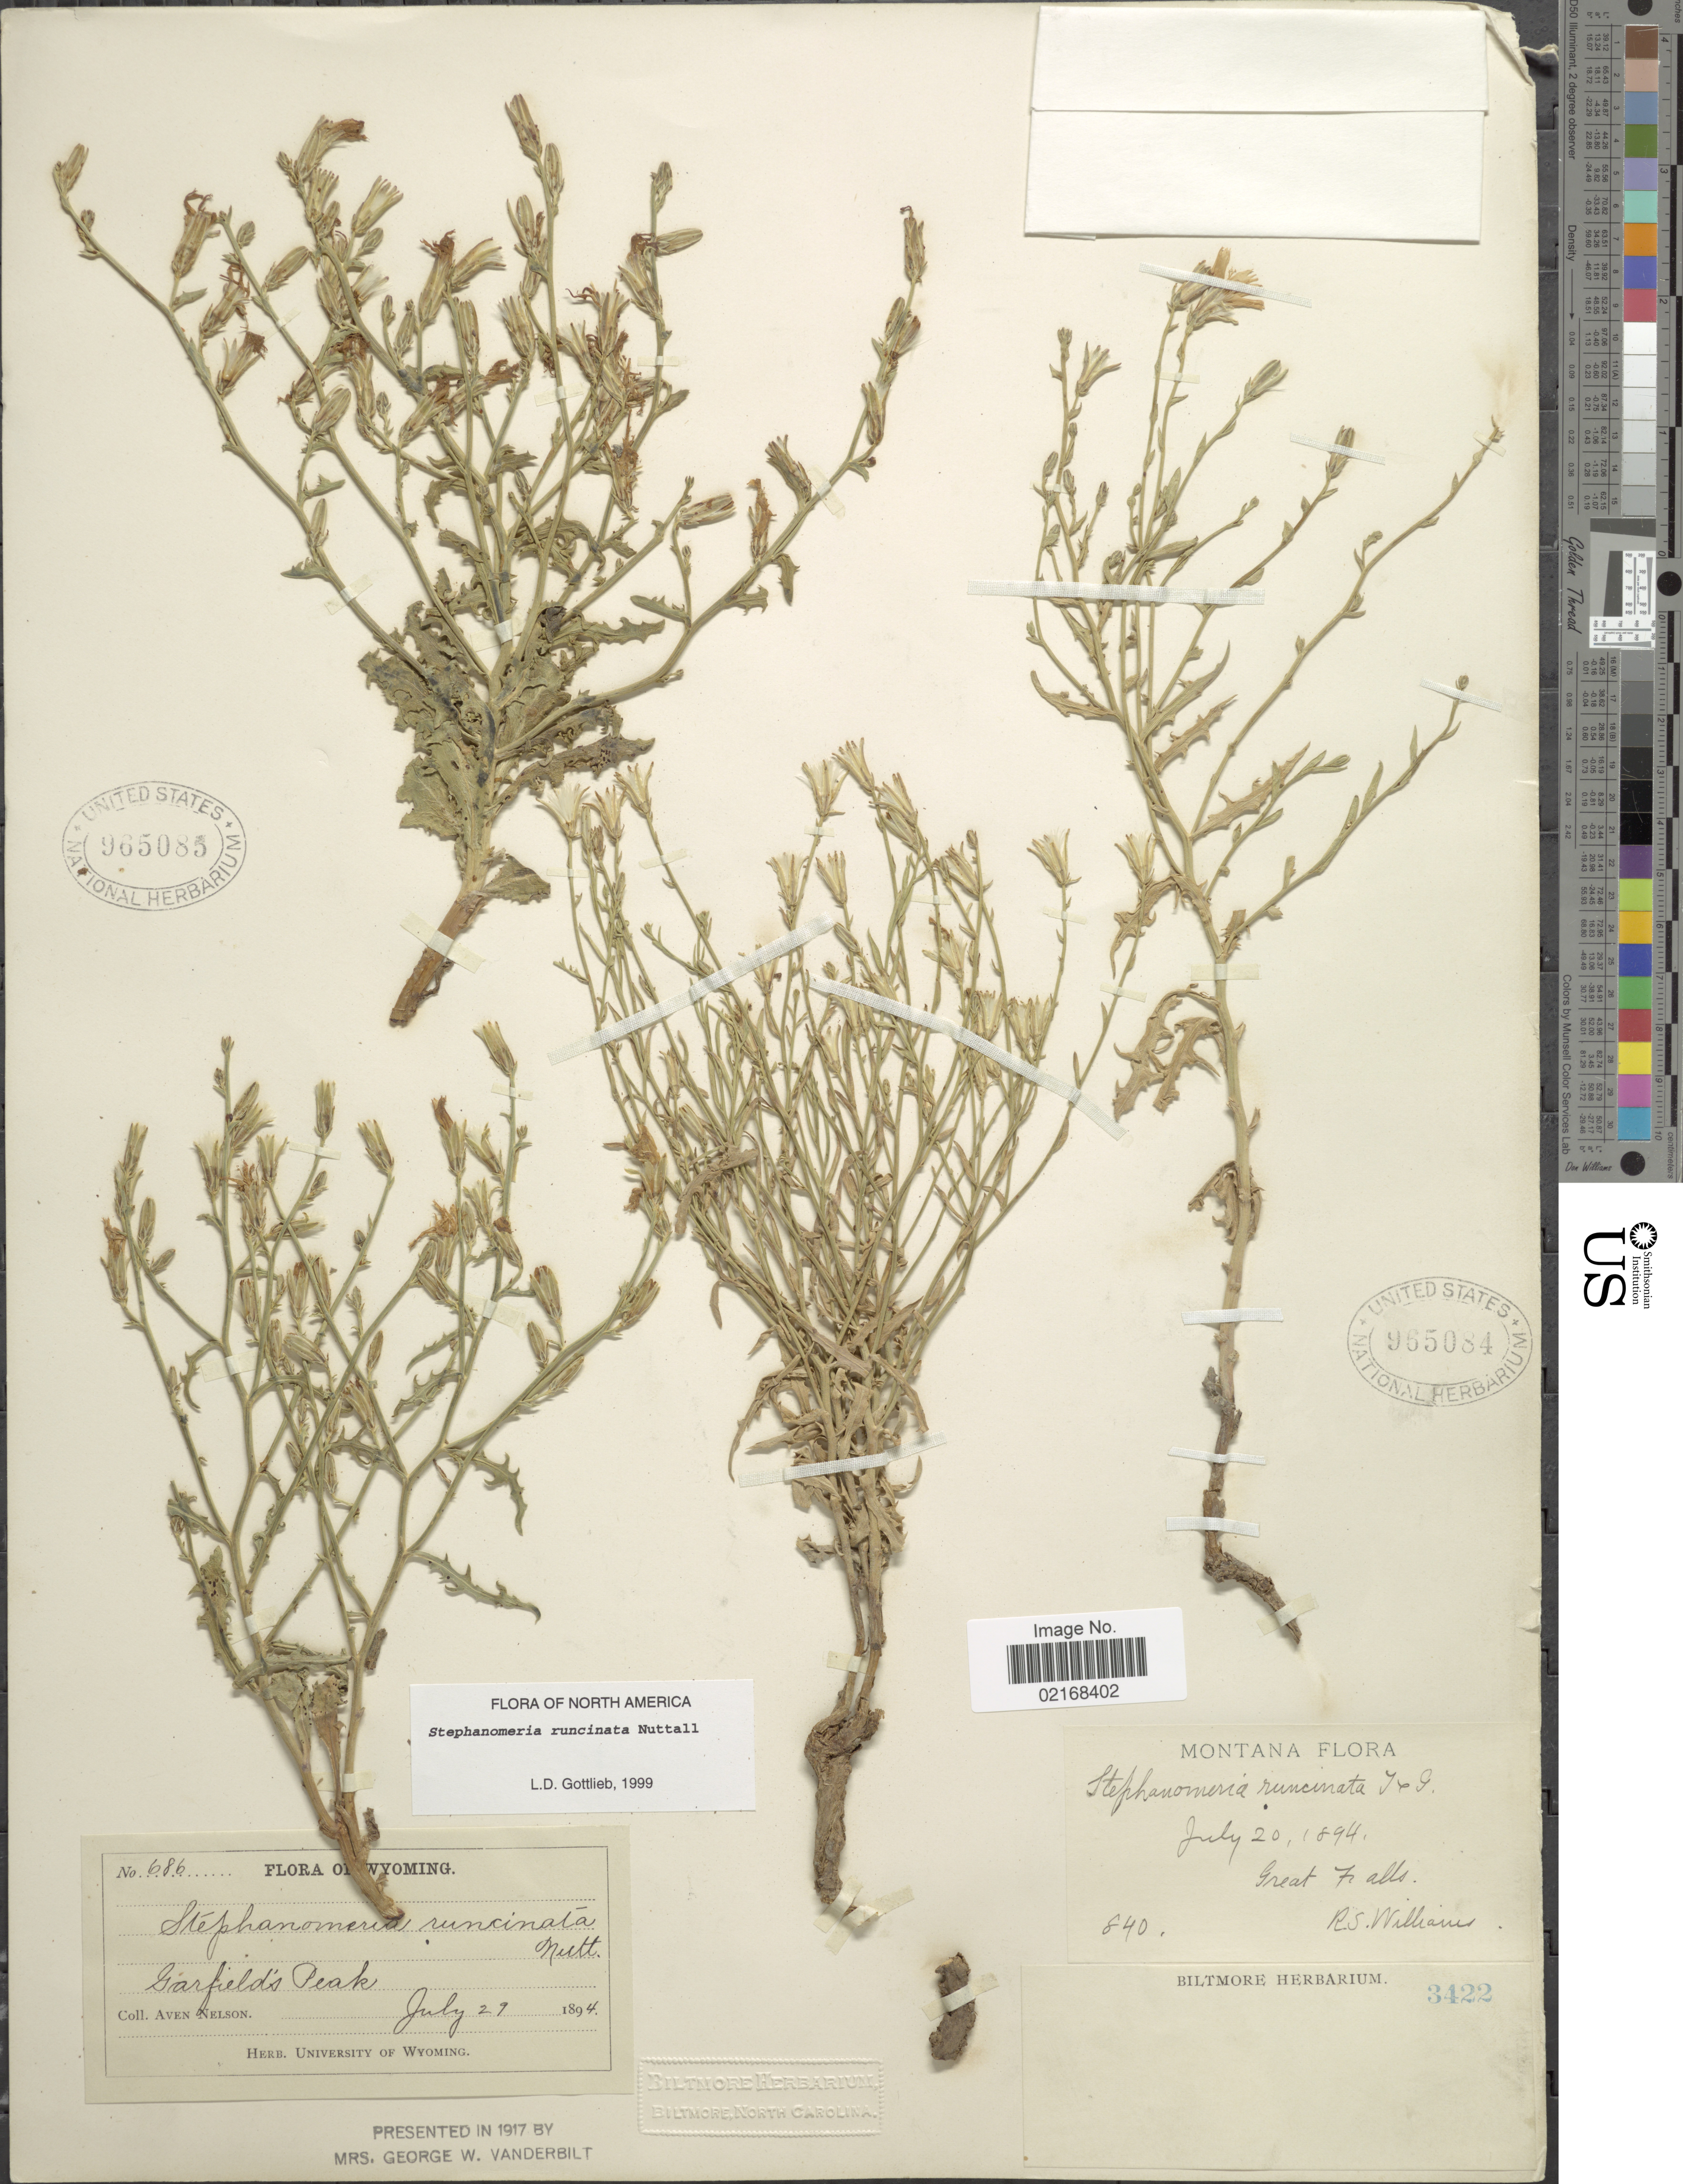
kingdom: Plantae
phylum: Tracheophyta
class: Magnoliopsida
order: Asterales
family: Asteraceae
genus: Stephanomeria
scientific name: Stephanomeria runcinata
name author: Nutt.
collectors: R. S. Williams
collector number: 840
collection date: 1894-07-20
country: United States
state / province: Montana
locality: Great Falls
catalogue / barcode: US 965084-2